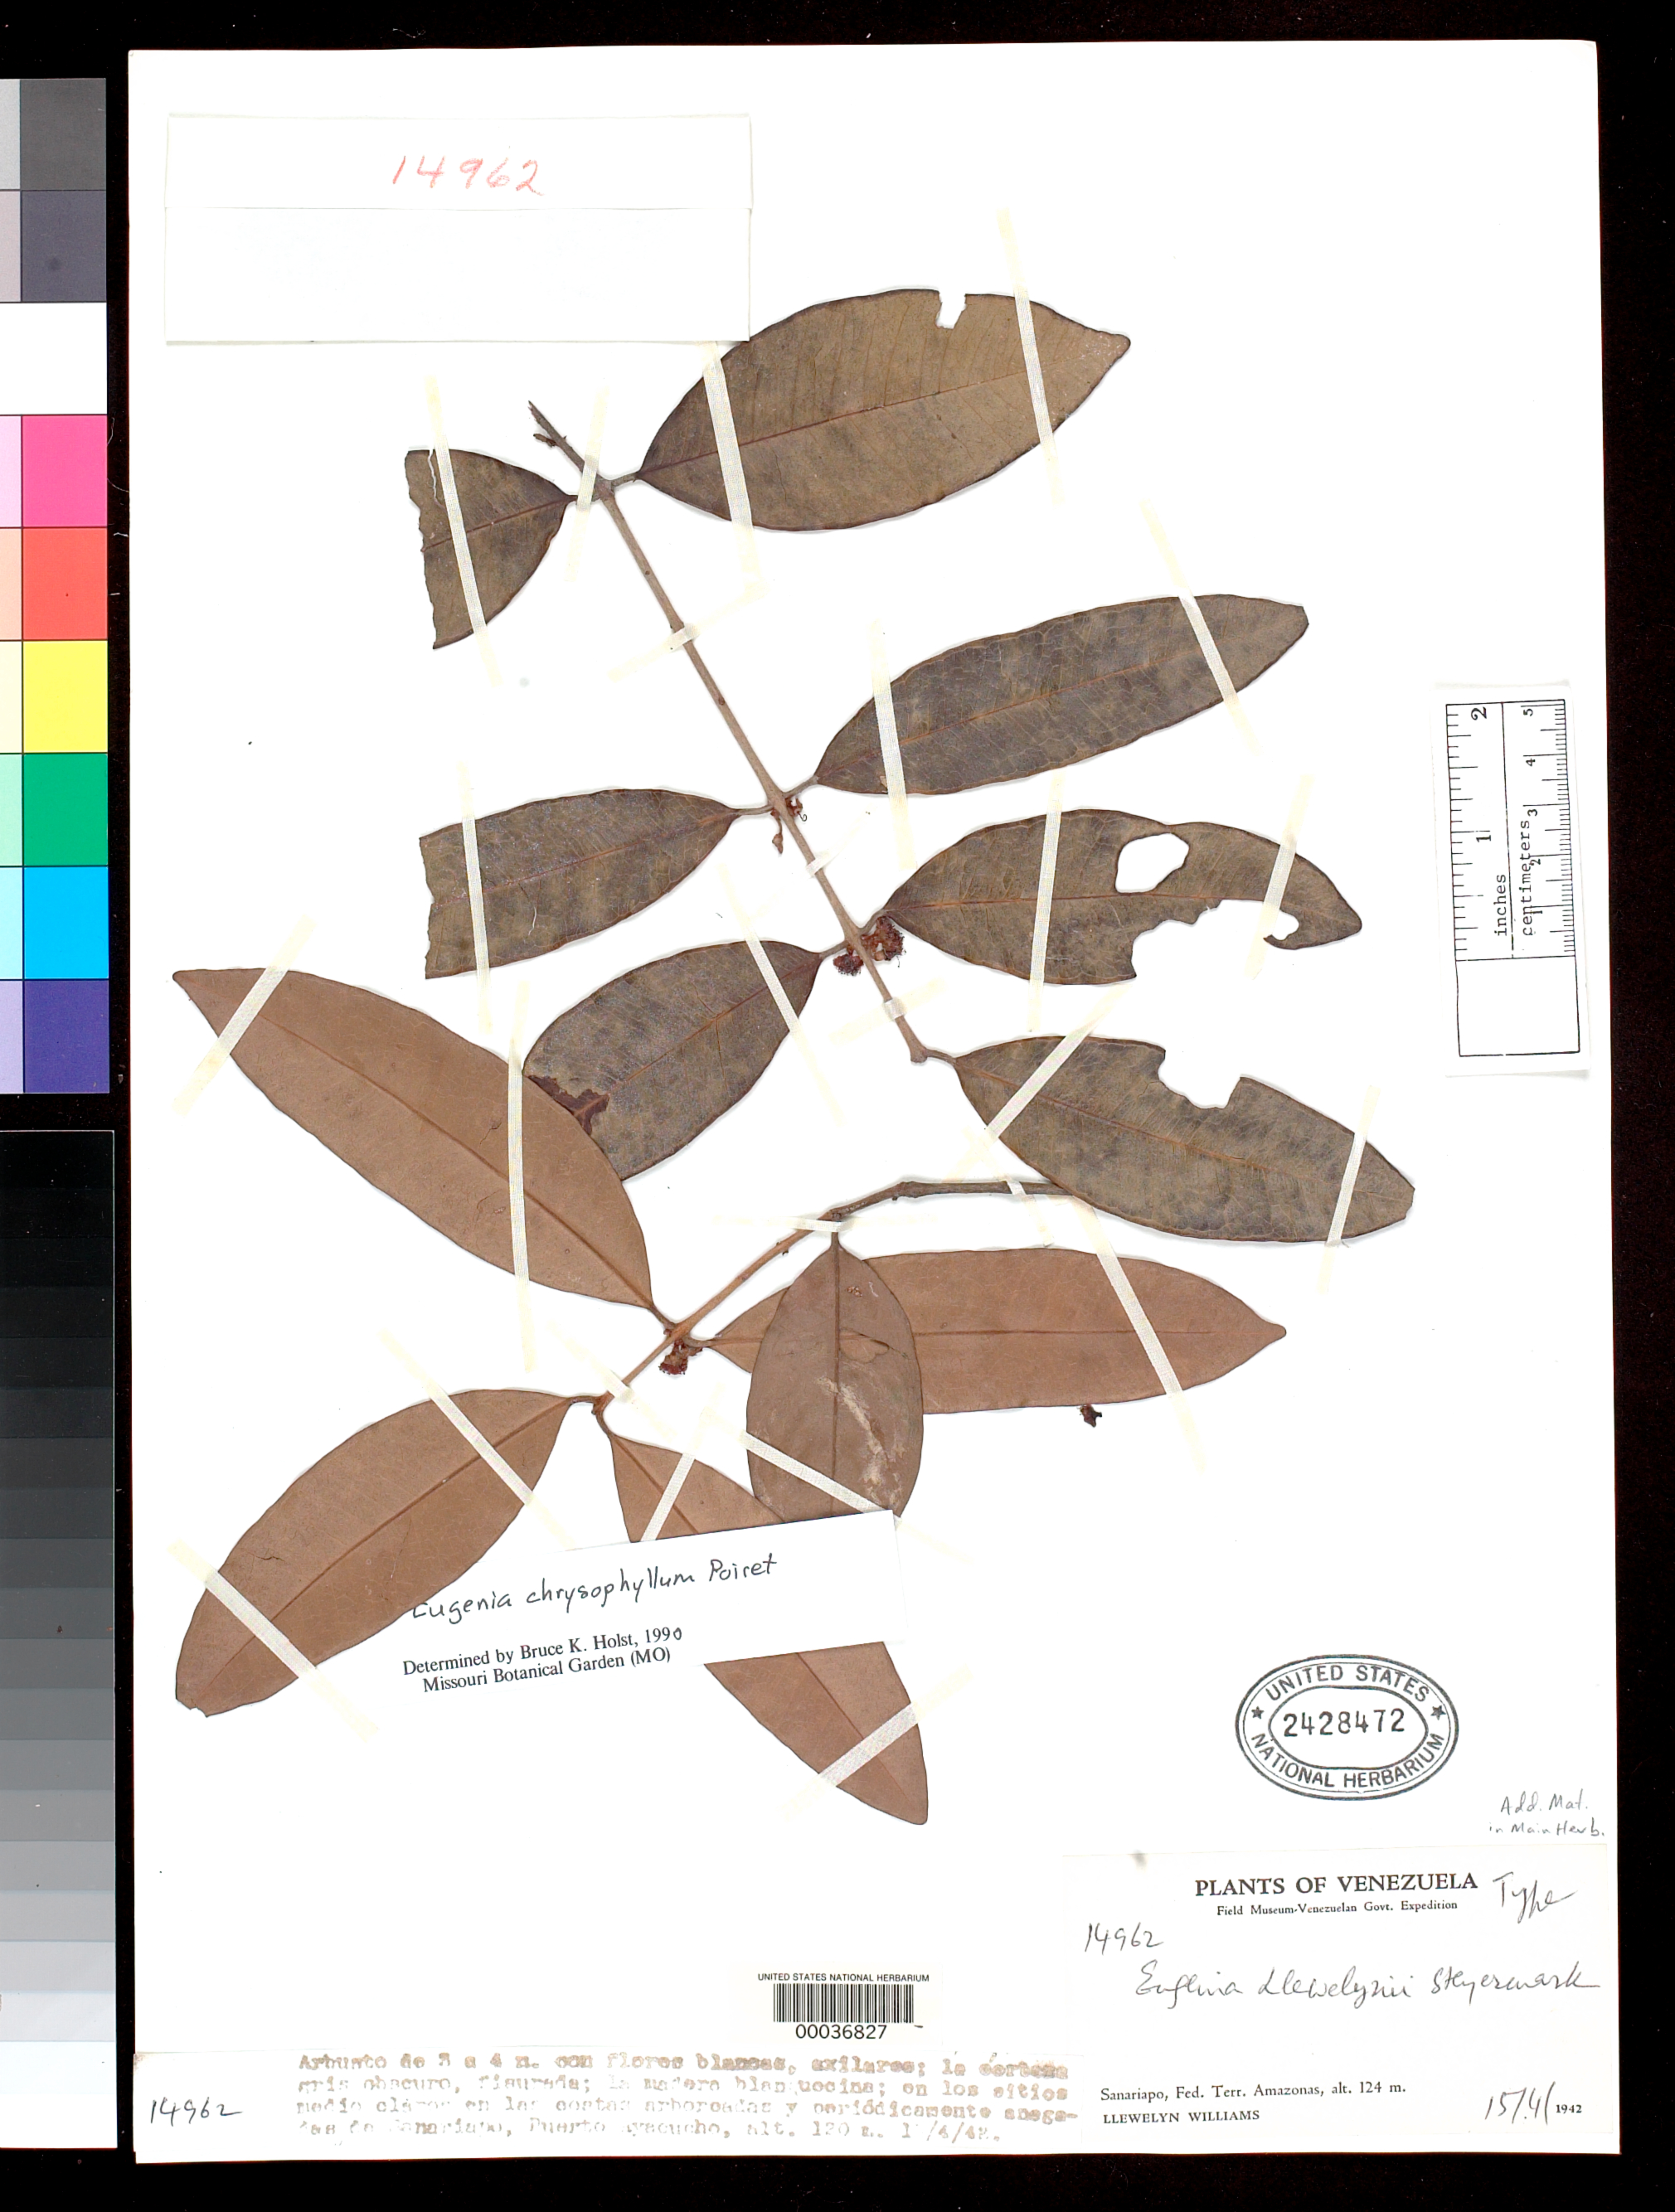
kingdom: Plantae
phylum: Tracheophyta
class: Magnoliopsida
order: Myrtales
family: Myrtaceae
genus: Eugenia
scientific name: Eugenia llewelynii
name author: Steyerm.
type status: Isotype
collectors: Ll. Williams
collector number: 14962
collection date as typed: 15 Apr 1942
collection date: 1942-04-15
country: Venezuela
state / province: Amazonas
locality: Sanariapo.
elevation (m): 124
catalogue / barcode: US 2428472